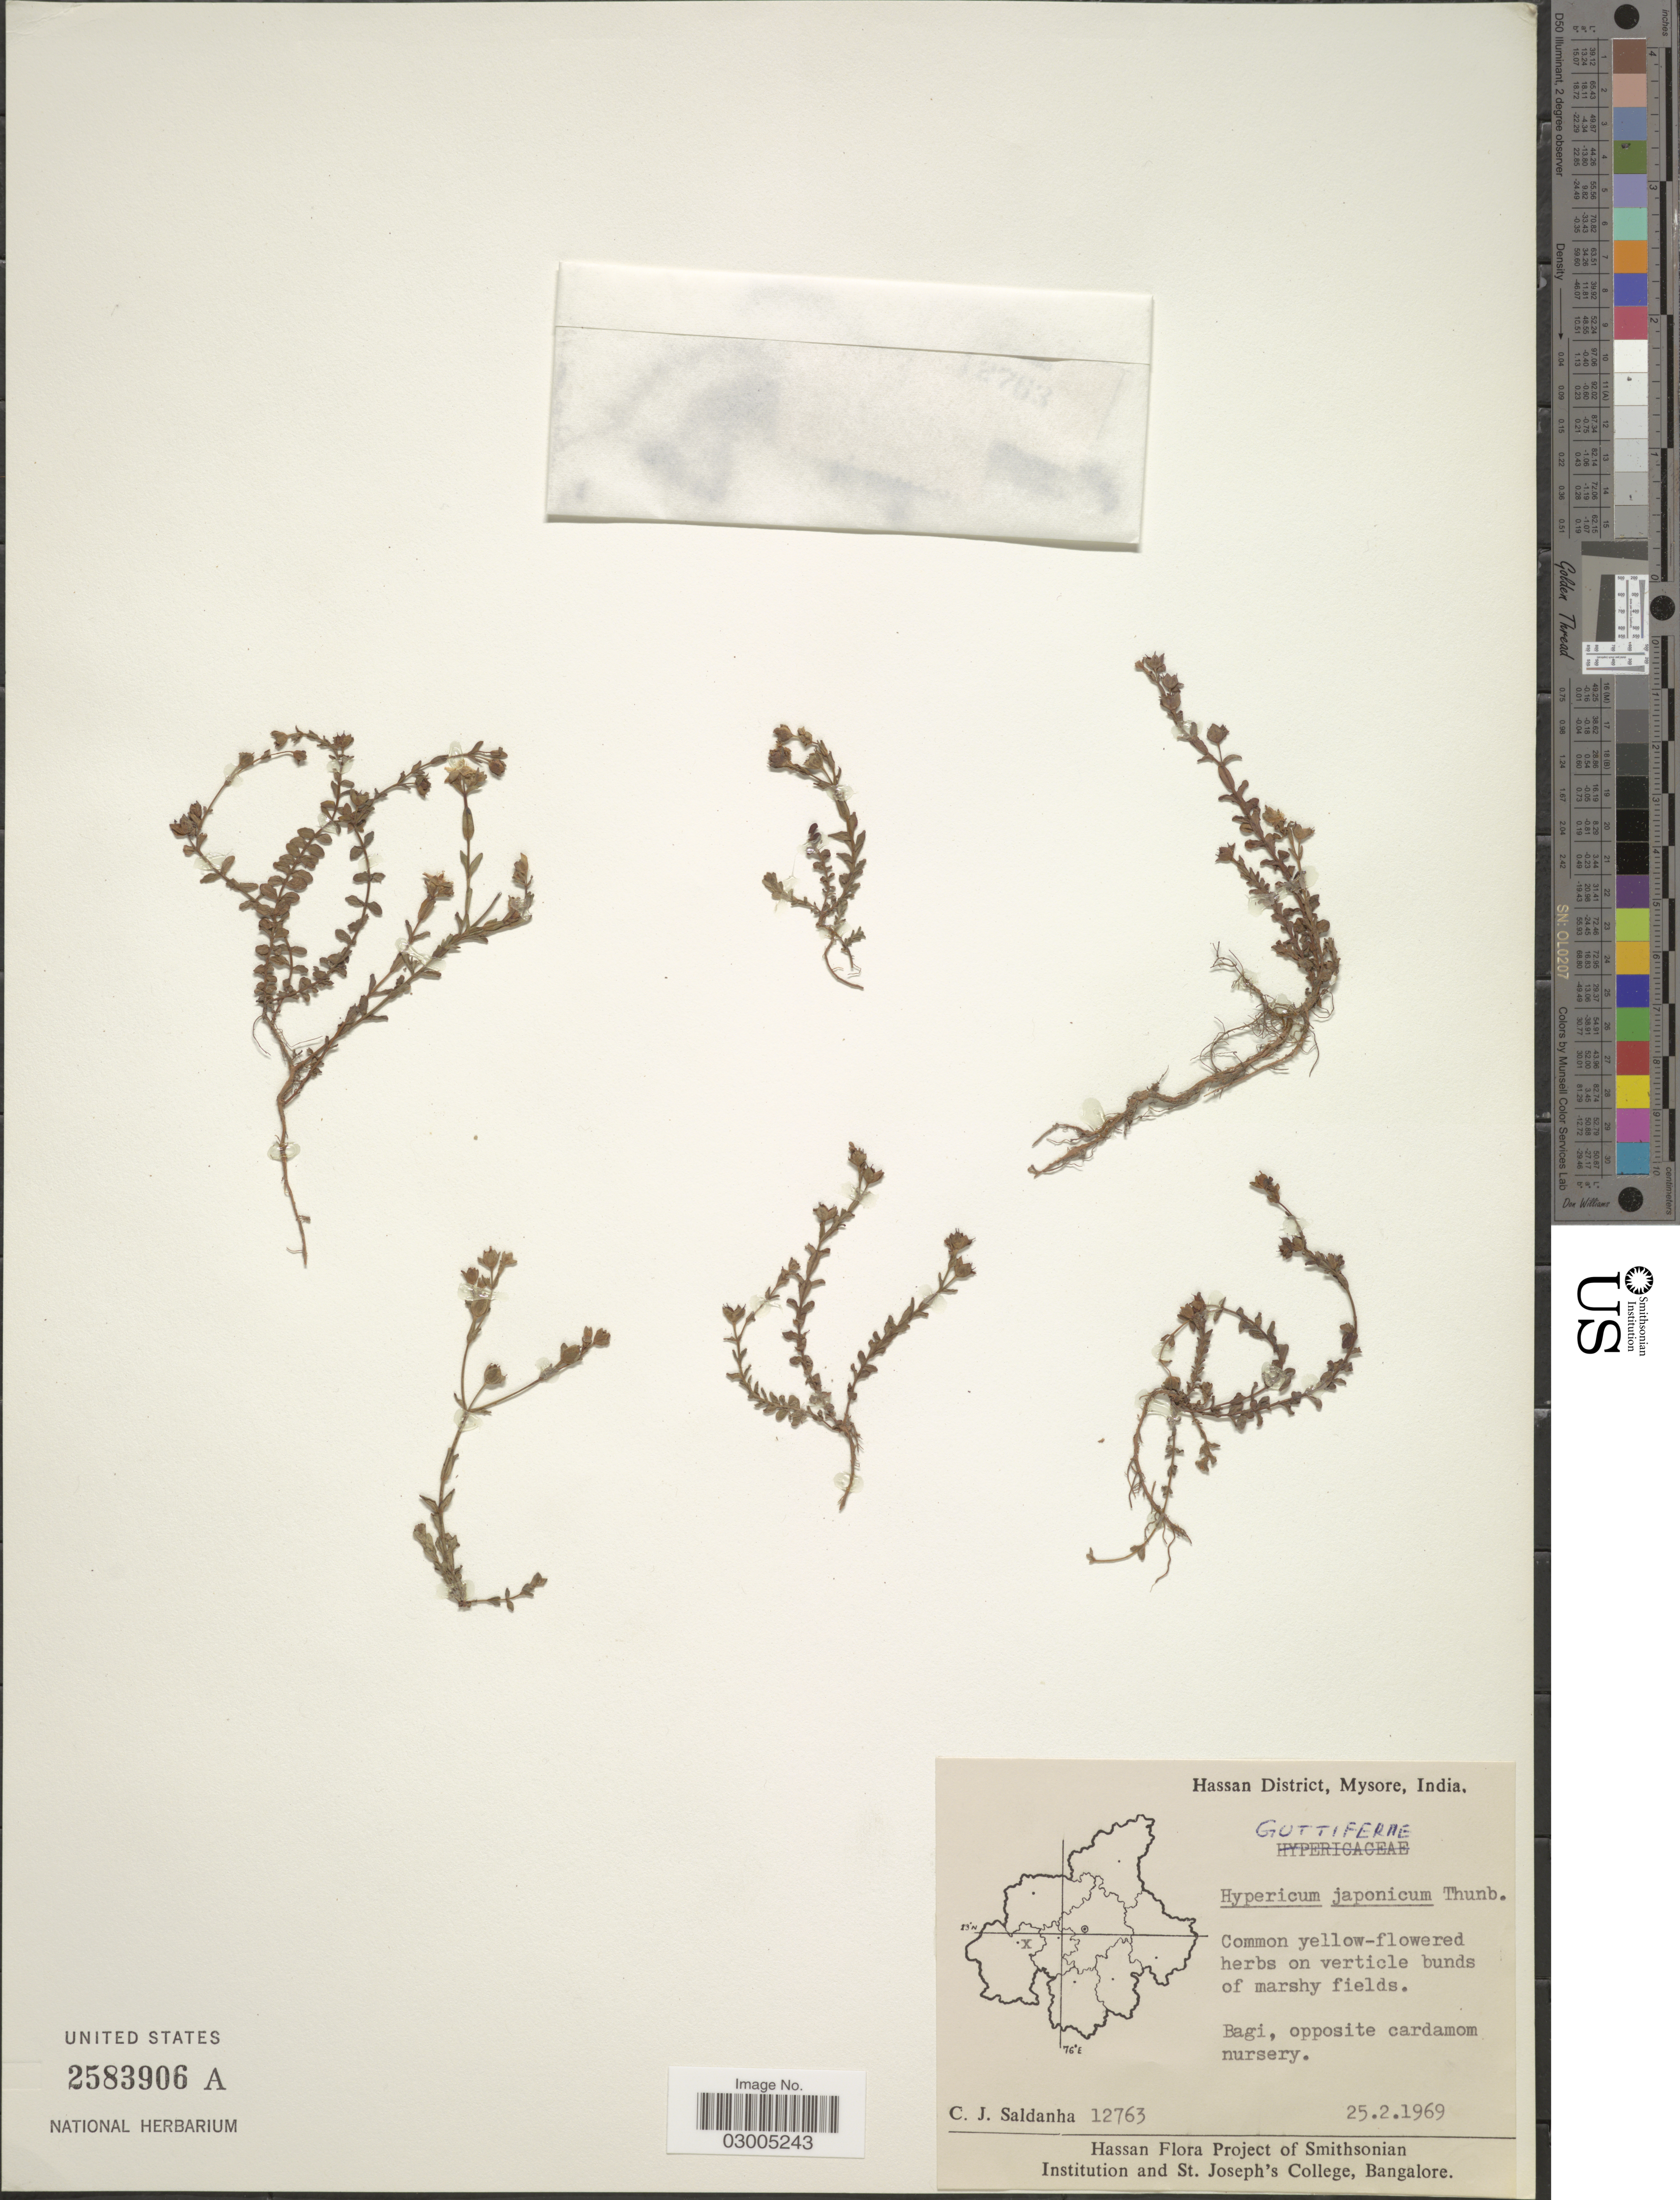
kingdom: Plantae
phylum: Tracheophyta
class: Magnoliopsida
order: Malpighiales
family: Hypericaceae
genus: Hypericum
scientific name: Hypericum japonicum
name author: Thunb.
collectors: C. J. Saldanha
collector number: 12763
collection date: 1969-02-25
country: India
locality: Hassan District, Mysore. Bagi, opposite cardamom nursery.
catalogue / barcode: US 2583906A